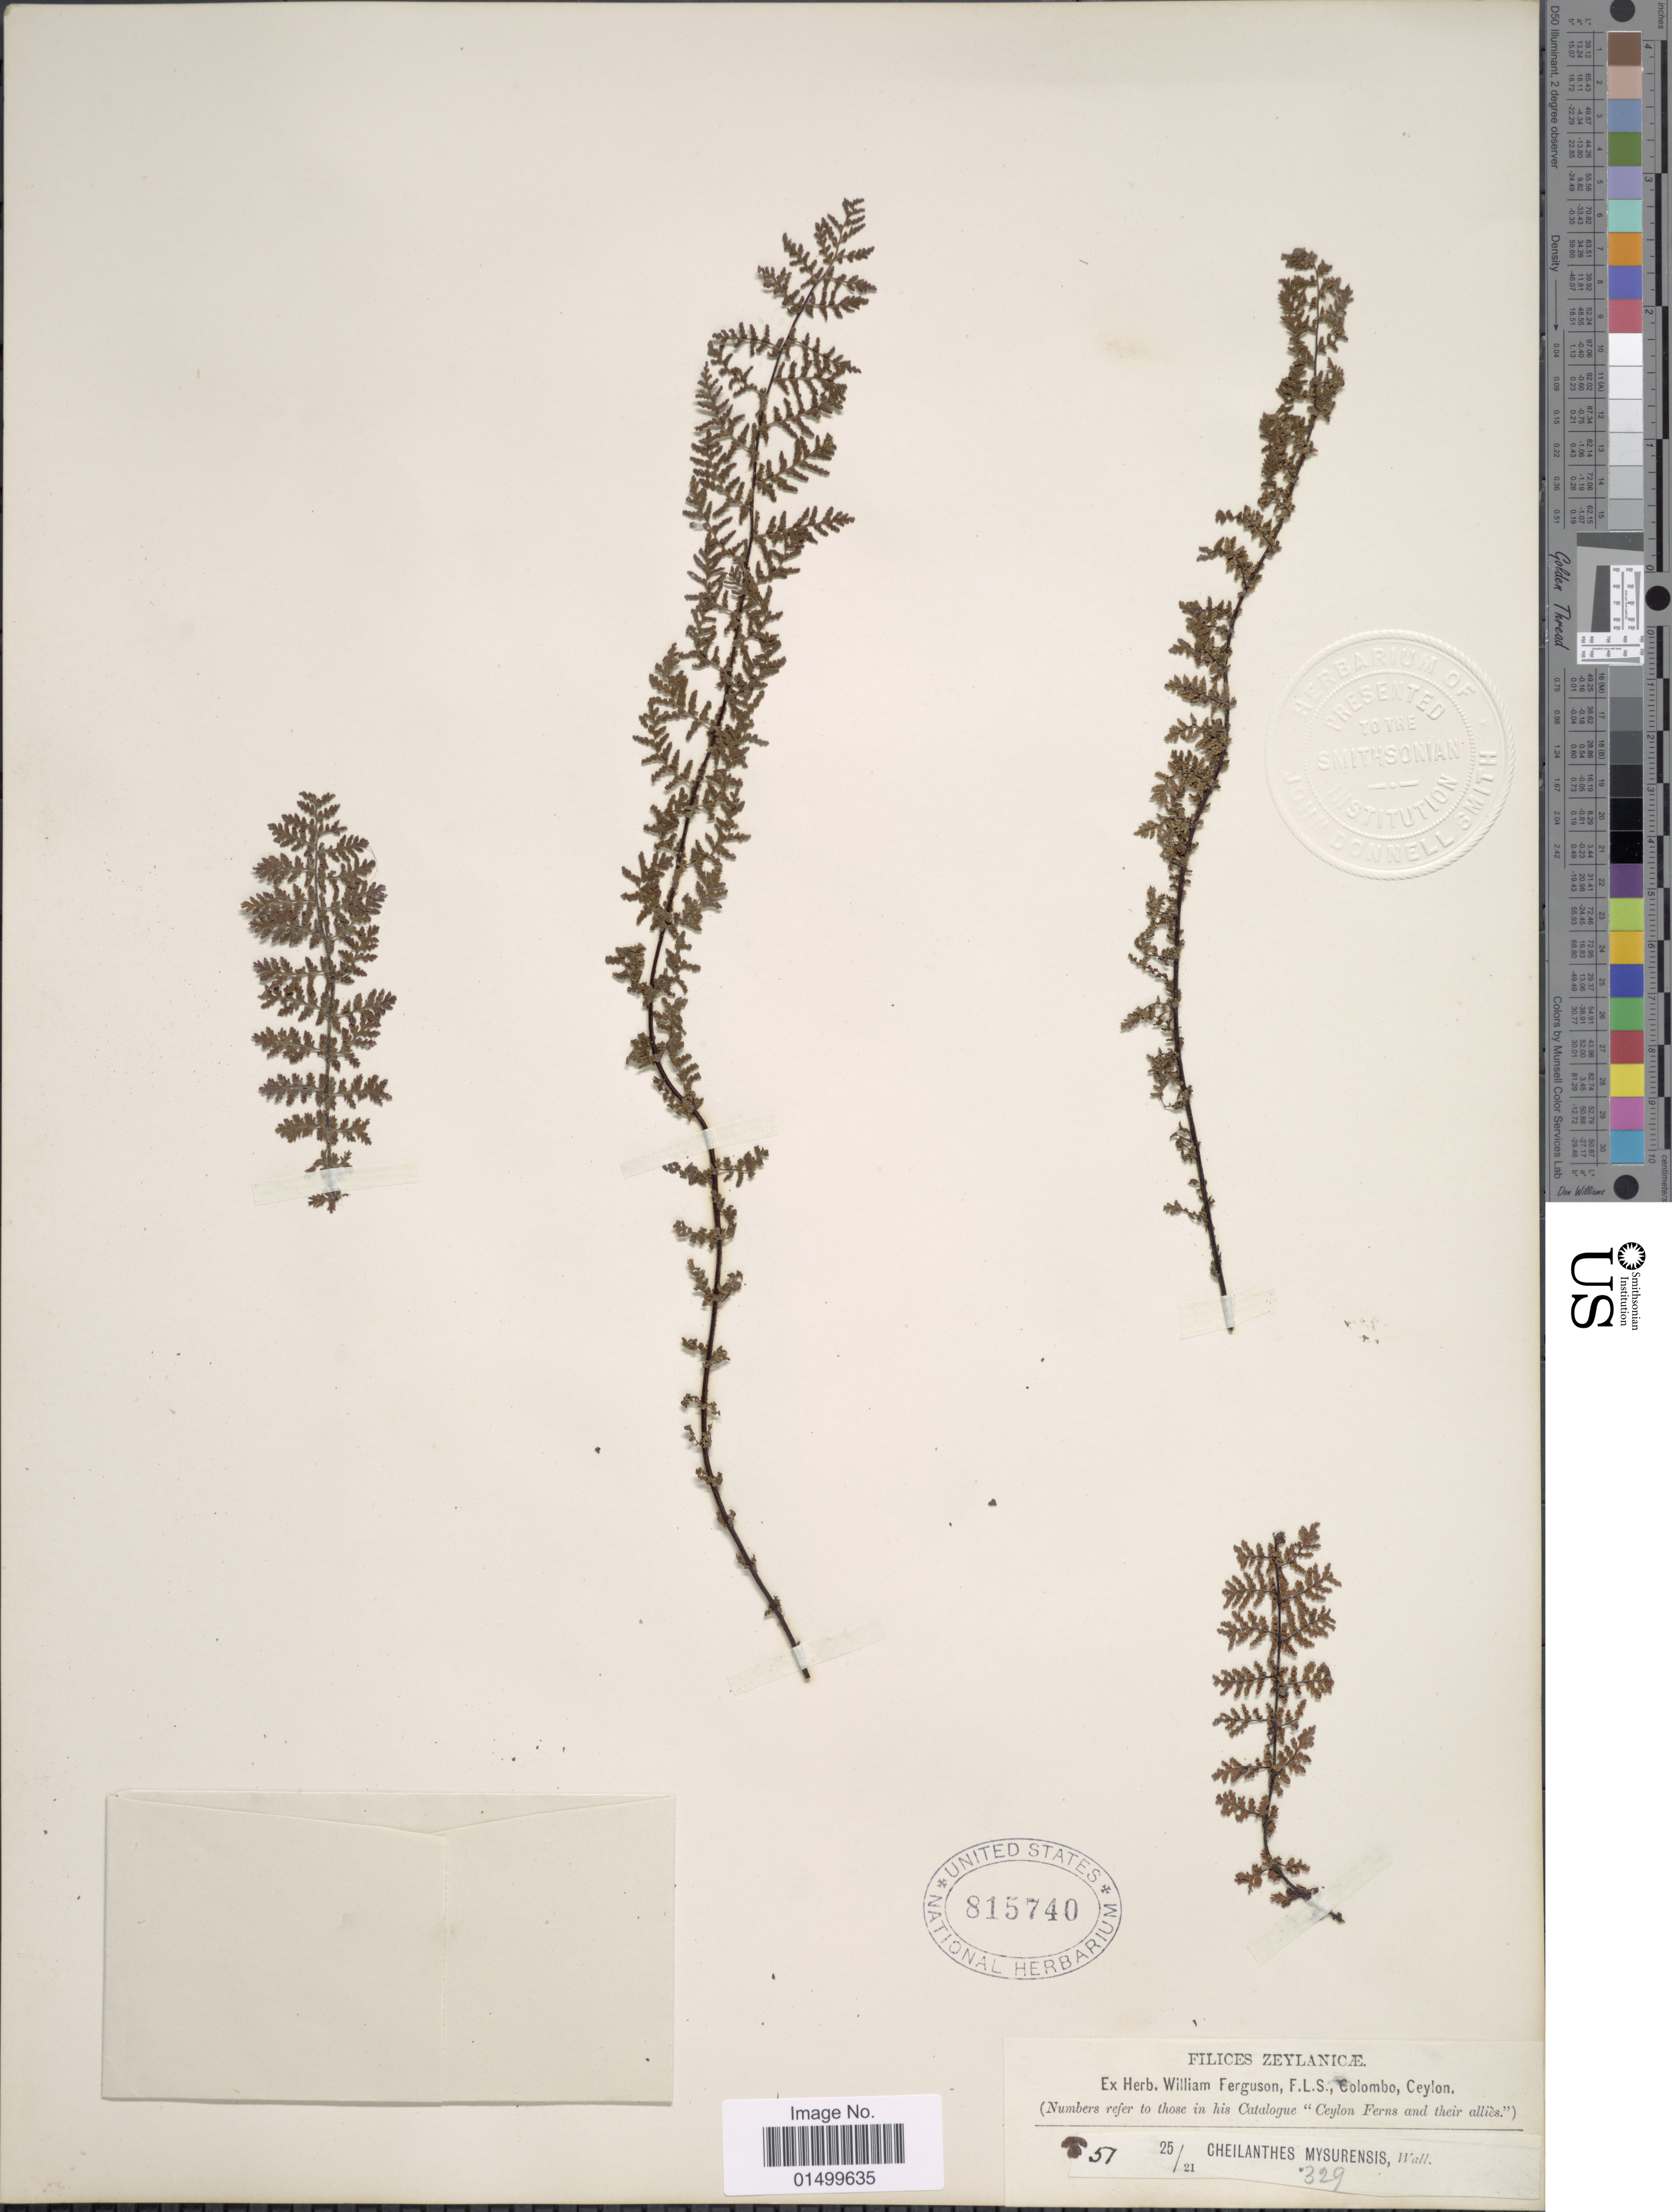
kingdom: Plantae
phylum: Tracheophyta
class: Polypodiopsida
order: Polypodiales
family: Pteridaceae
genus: Cheilanthes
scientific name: Cheilanthes mysurensis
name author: Wall. ex Hook.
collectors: ex herb. W. Ferguson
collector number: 25/21?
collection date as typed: Transcribed d/m/y: //57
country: Sri Lanka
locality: Zeylanicae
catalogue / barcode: US 815740